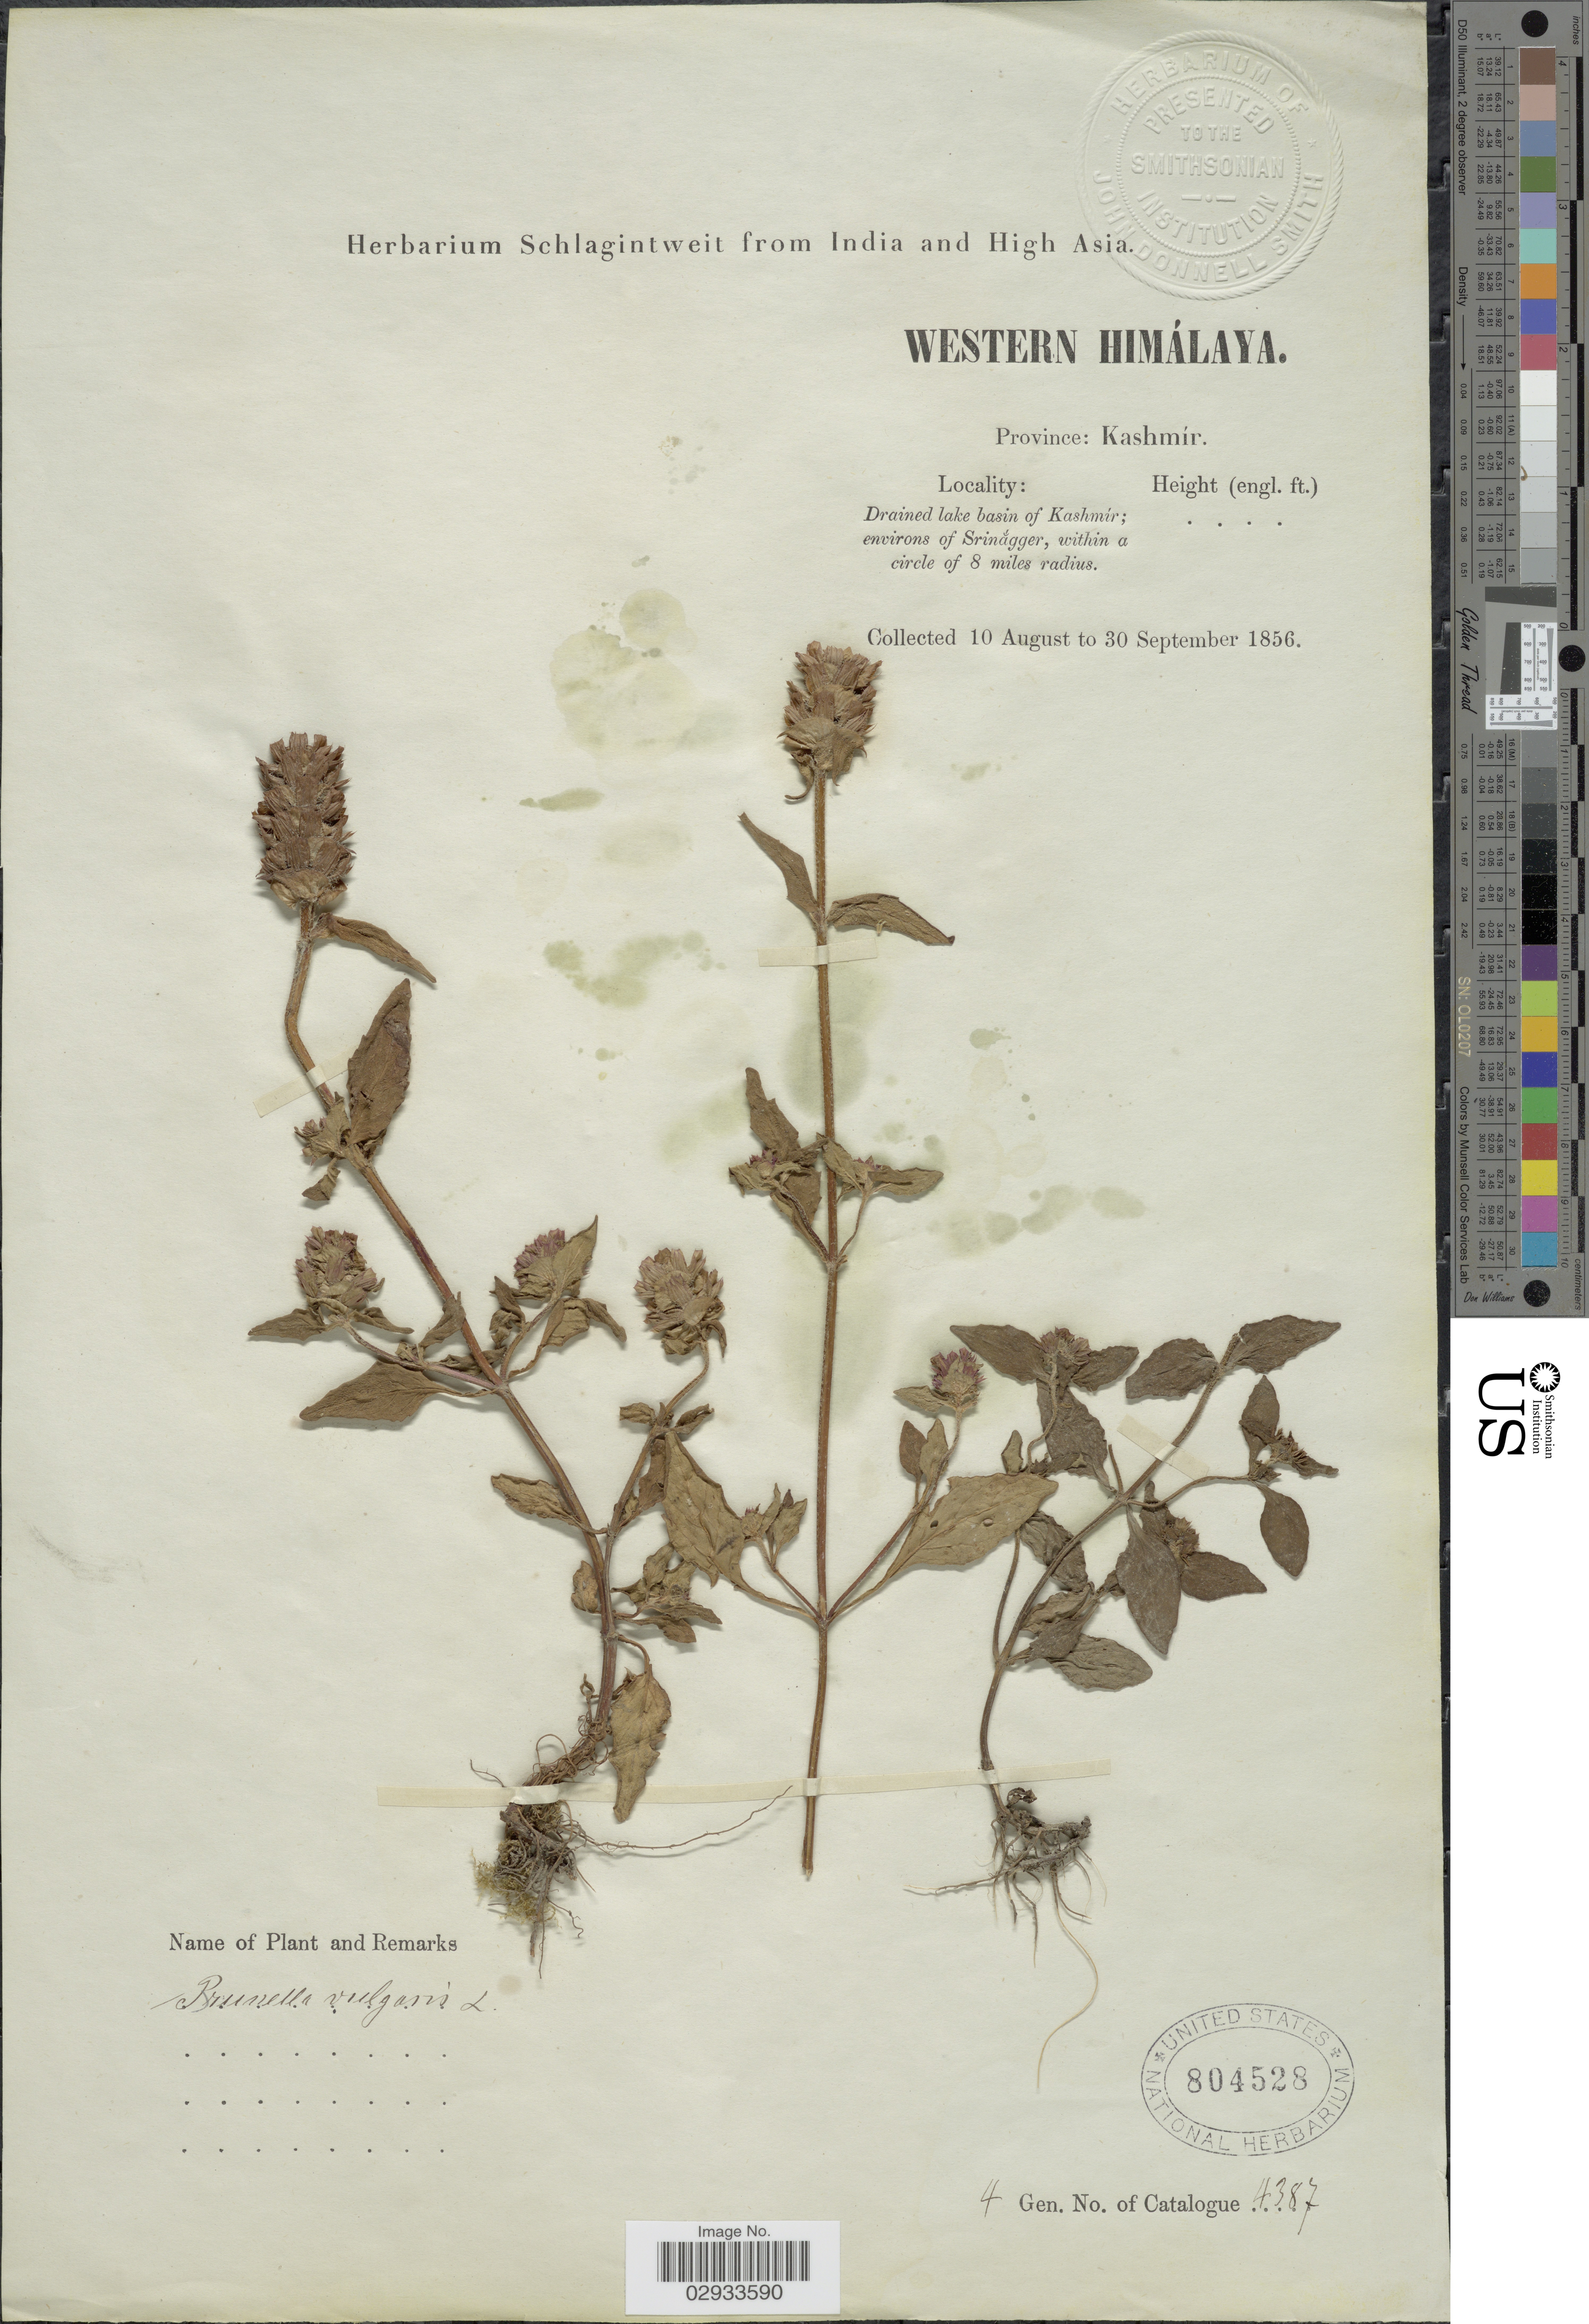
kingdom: Plantae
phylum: Tracheophyta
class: Magnoliopsida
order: Lamiales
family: Lamiaceae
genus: Prunella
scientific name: Prunella vulgaris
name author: L.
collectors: ex herb. Schlagintweit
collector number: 4387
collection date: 1856-08-10/1856-09-30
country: India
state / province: Jammu and Kashmir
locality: Western Himálaya, Province: Kashmir, Drained lake basin of Kashmir; environs of Srinagger, within a circle of 8 miles radius.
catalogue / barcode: US 804528